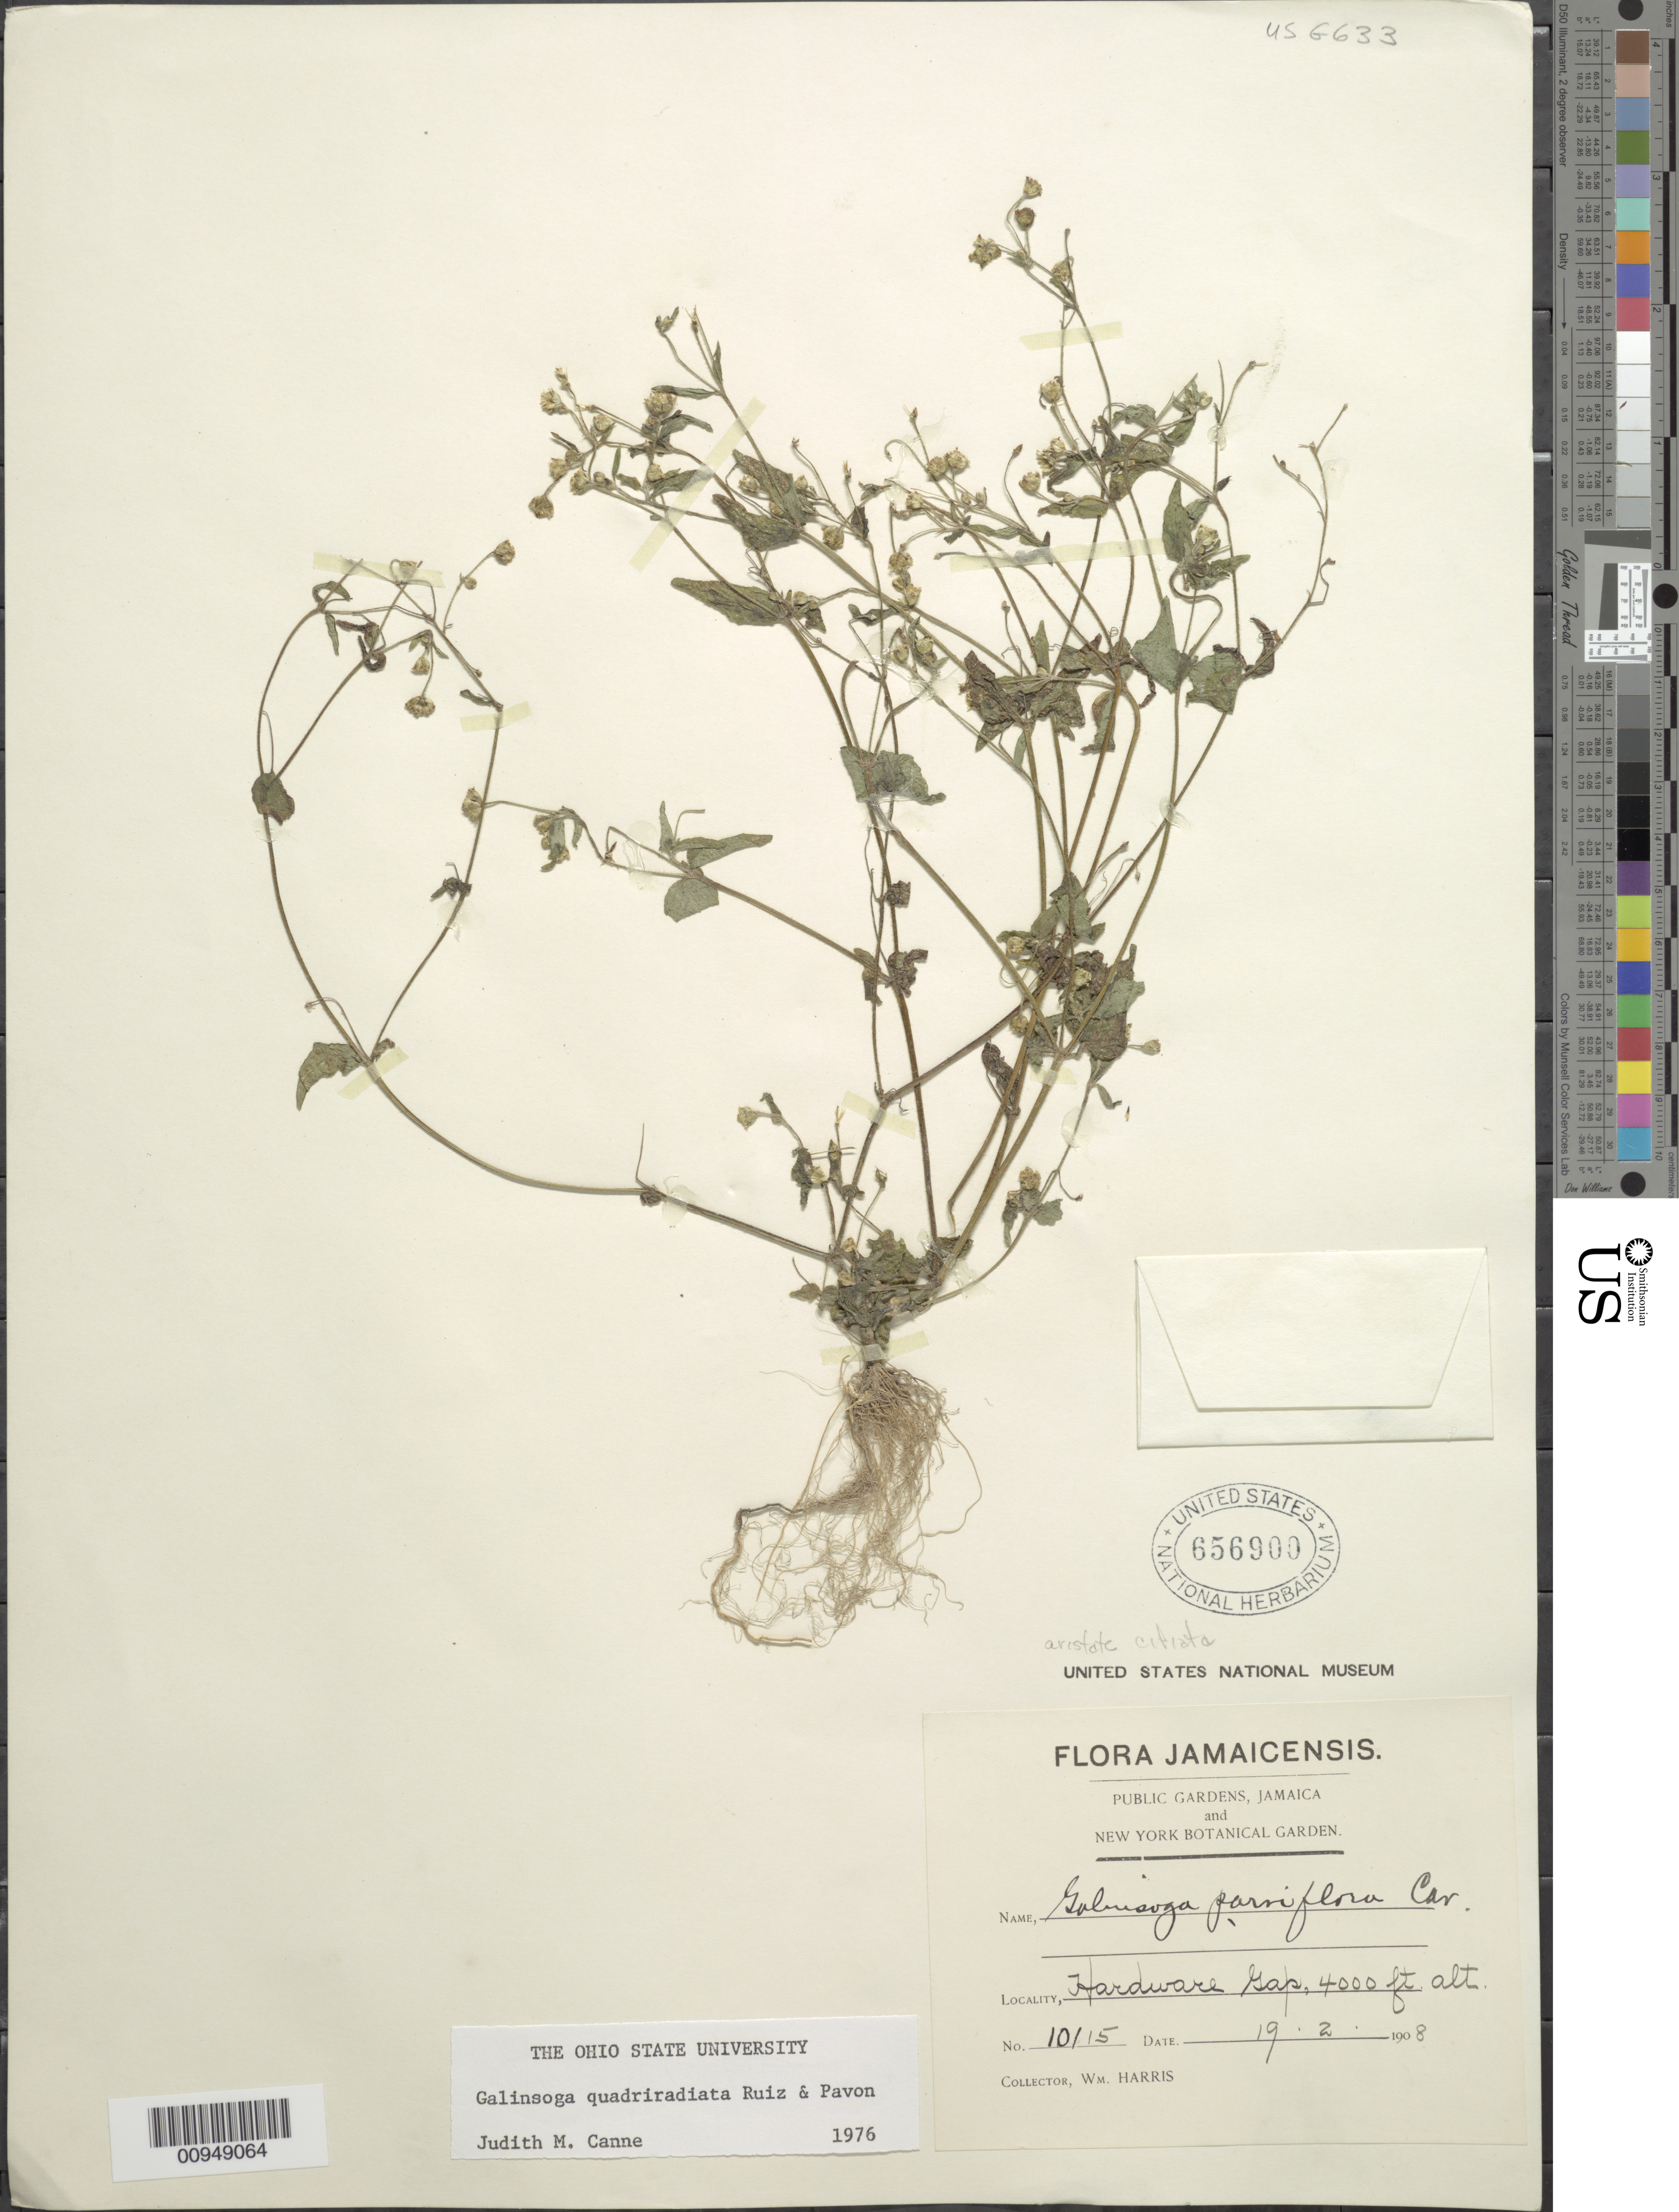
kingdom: Plantae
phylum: Tracheophyta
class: Magnoliopsida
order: Asterales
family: Asteraceae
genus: Galinsoga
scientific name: Galinsoga quadriradiata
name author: Ruiz & Pav.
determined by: Canne-Hilliker, J. M.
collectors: W. H. Harris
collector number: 10115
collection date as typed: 19 Feb 1908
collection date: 1908-02-19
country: Jamaica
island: Jamaica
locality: Hardware Gap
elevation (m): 1219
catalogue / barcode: US 656900